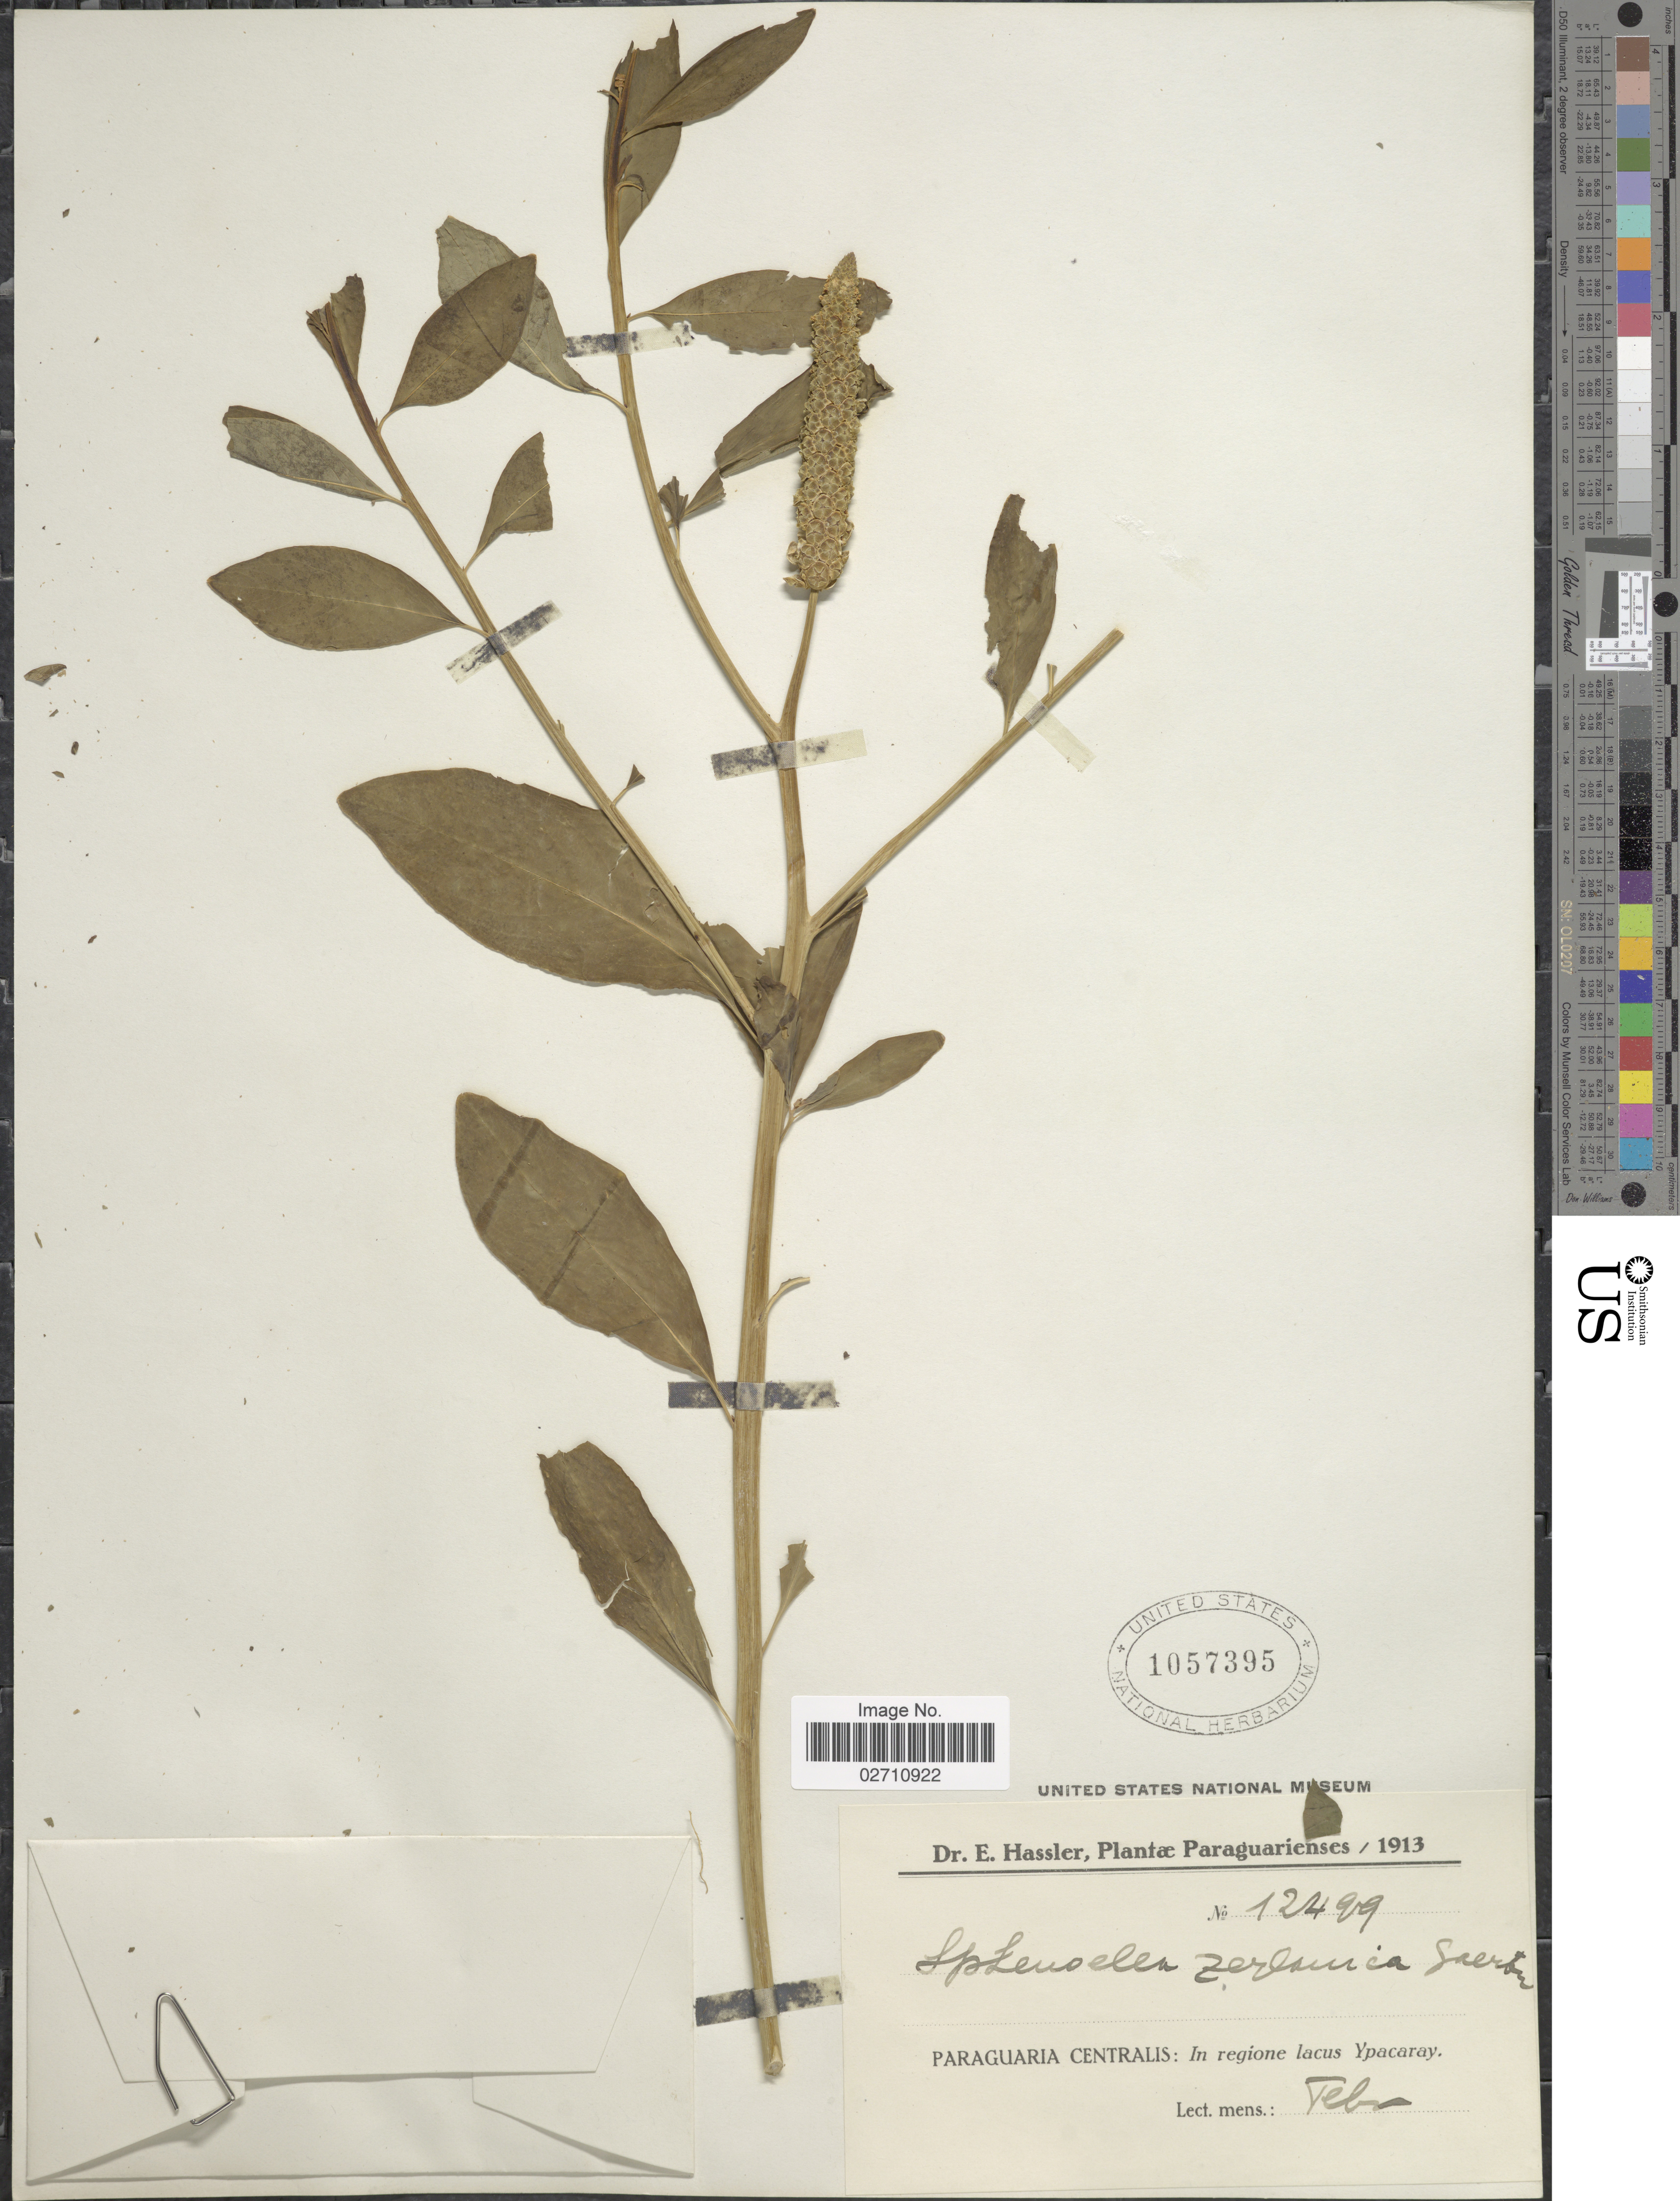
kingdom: Plantae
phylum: Tracheophyta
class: Magnoliopsida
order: Solanales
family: Sphenocleaceae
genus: Sphenoclea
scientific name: Sphenoclea zeylanica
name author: Gaertn.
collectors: E. Hassler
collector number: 12499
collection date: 1913-02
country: Paraguay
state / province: Paraguari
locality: Paraguaria Centralis: In regione llacus Ypacaray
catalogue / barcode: US 1057395